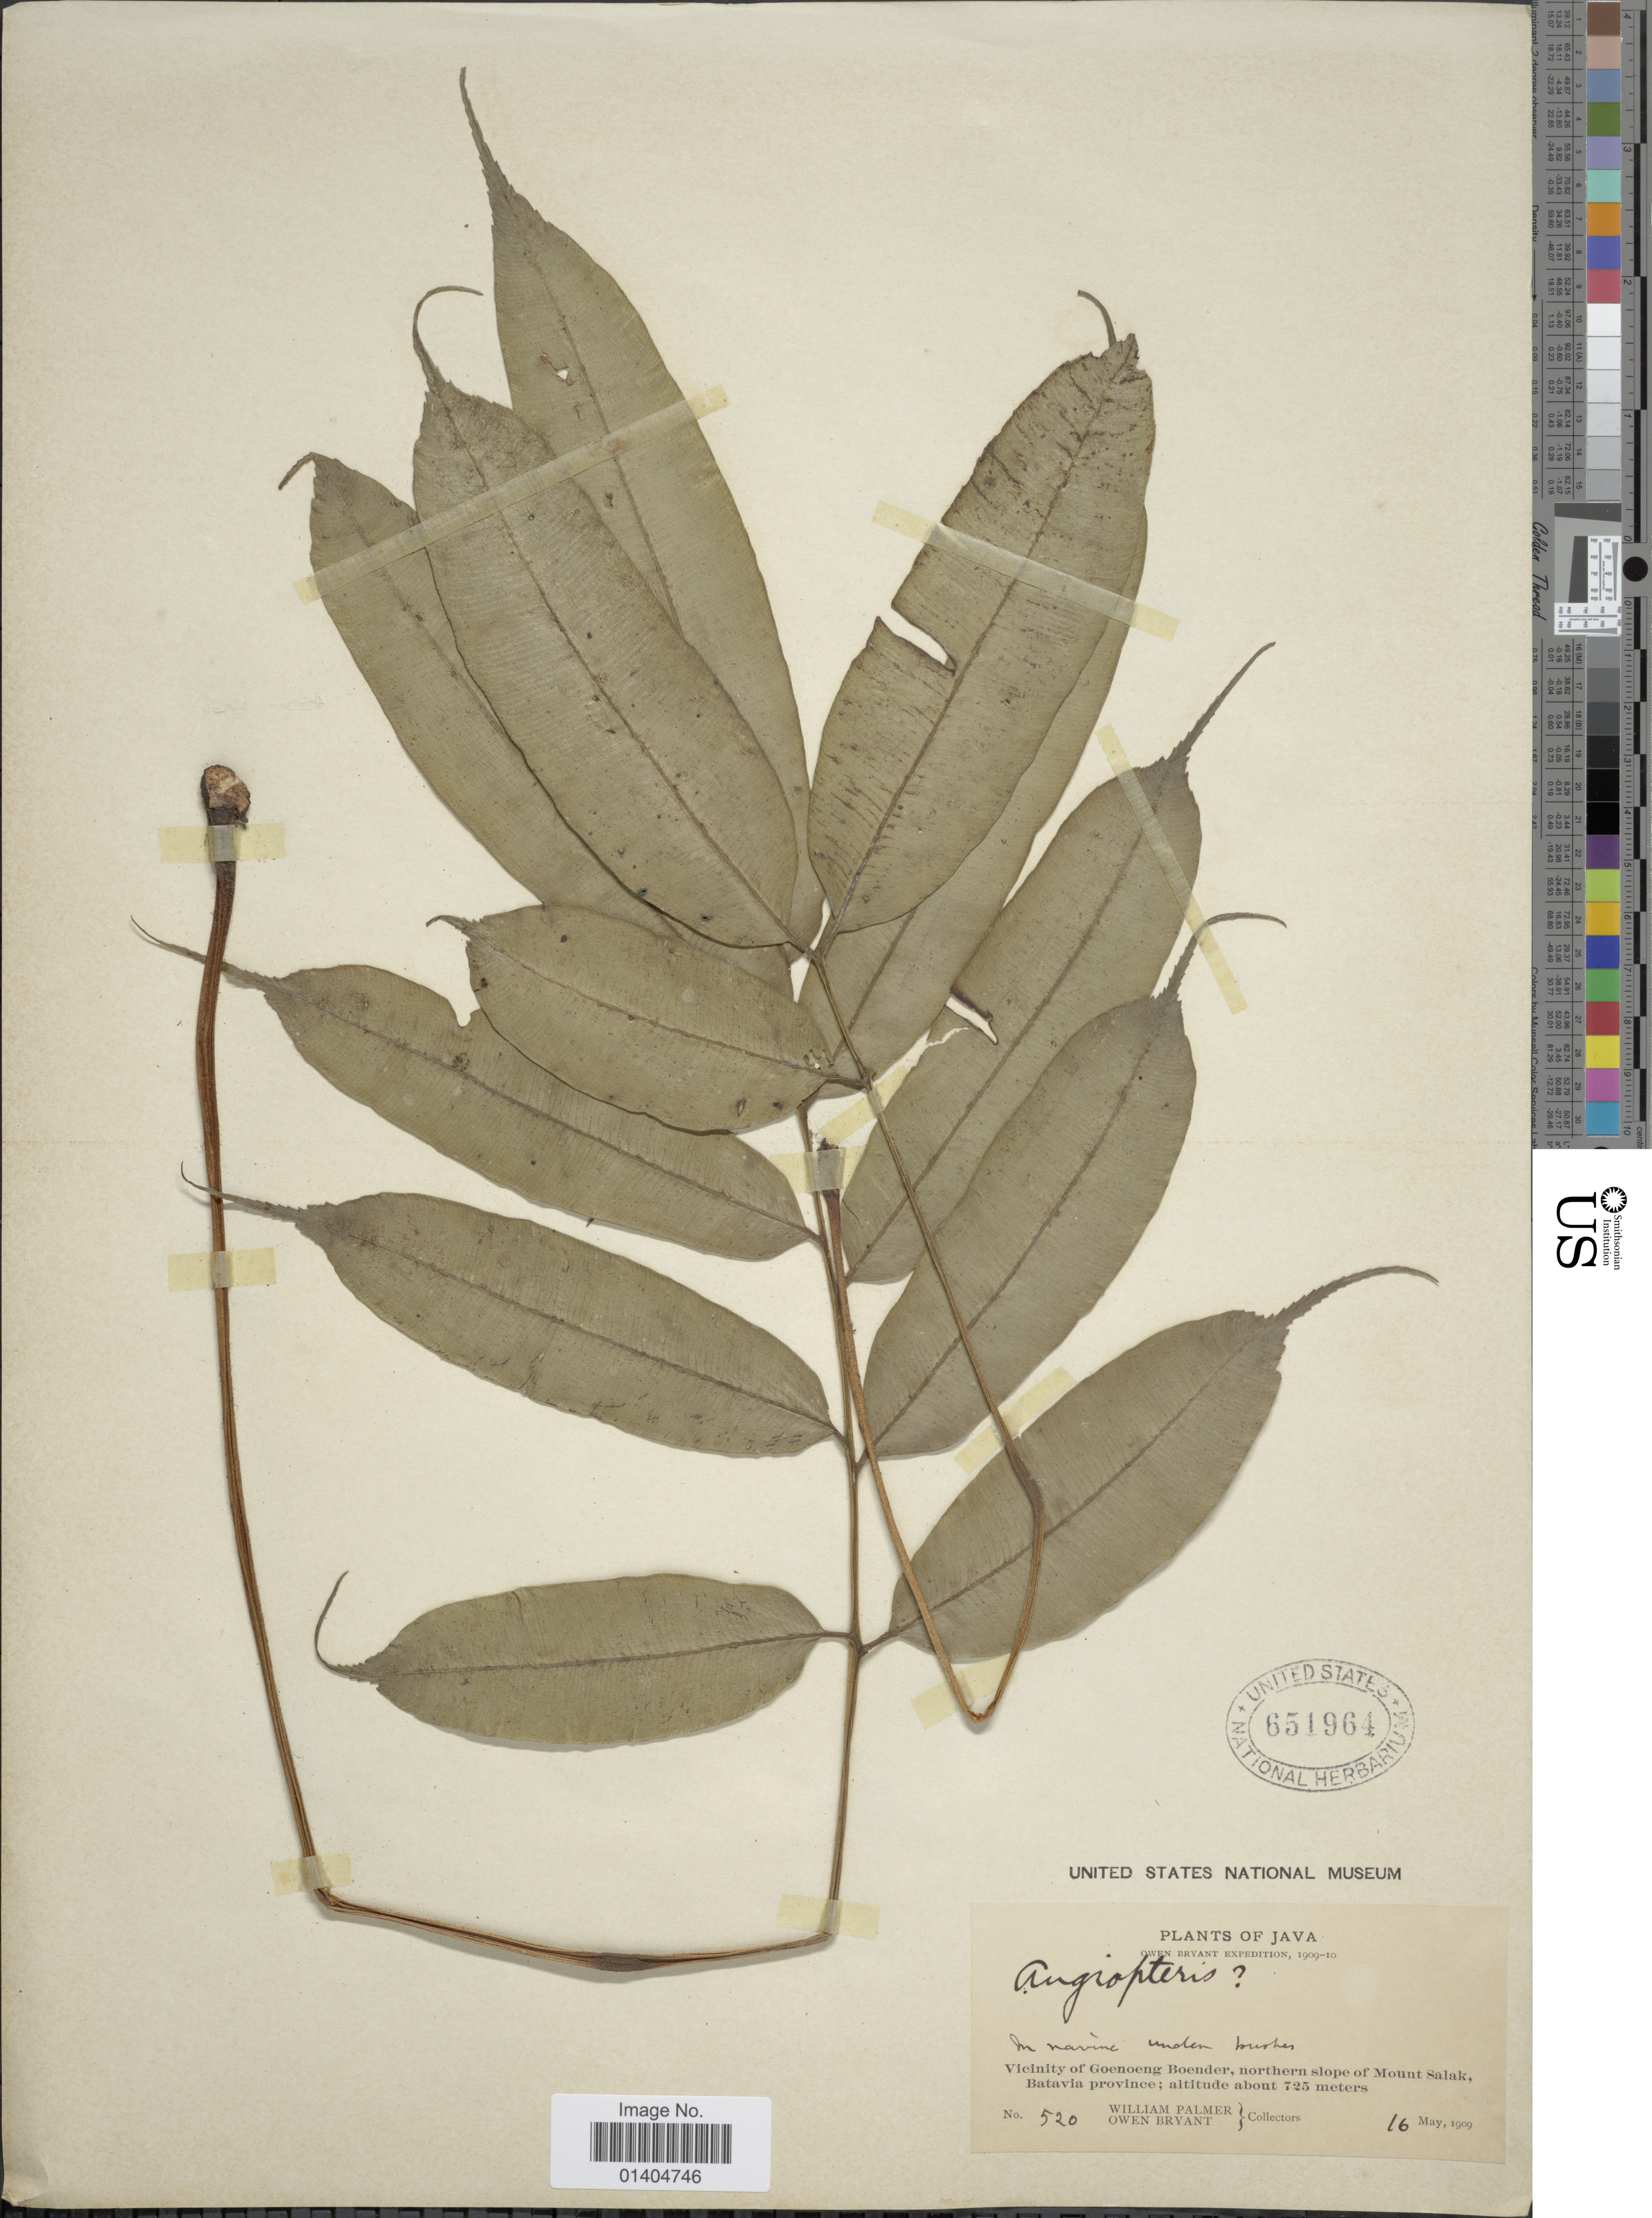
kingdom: Plantae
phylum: Tracheophyta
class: Polypodiopsida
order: Marattiales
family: Marattiaceae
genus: Angiopteris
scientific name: Angiopteris sp.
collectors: W. Palmer & O. Bryant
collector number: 520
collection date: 1909-05-16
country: Indonesia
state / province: Java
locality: Java Vicinity of Goenoeng Boender, northern slope of Mount Salak, Batavia provice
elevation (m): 725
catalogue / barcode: US 651964